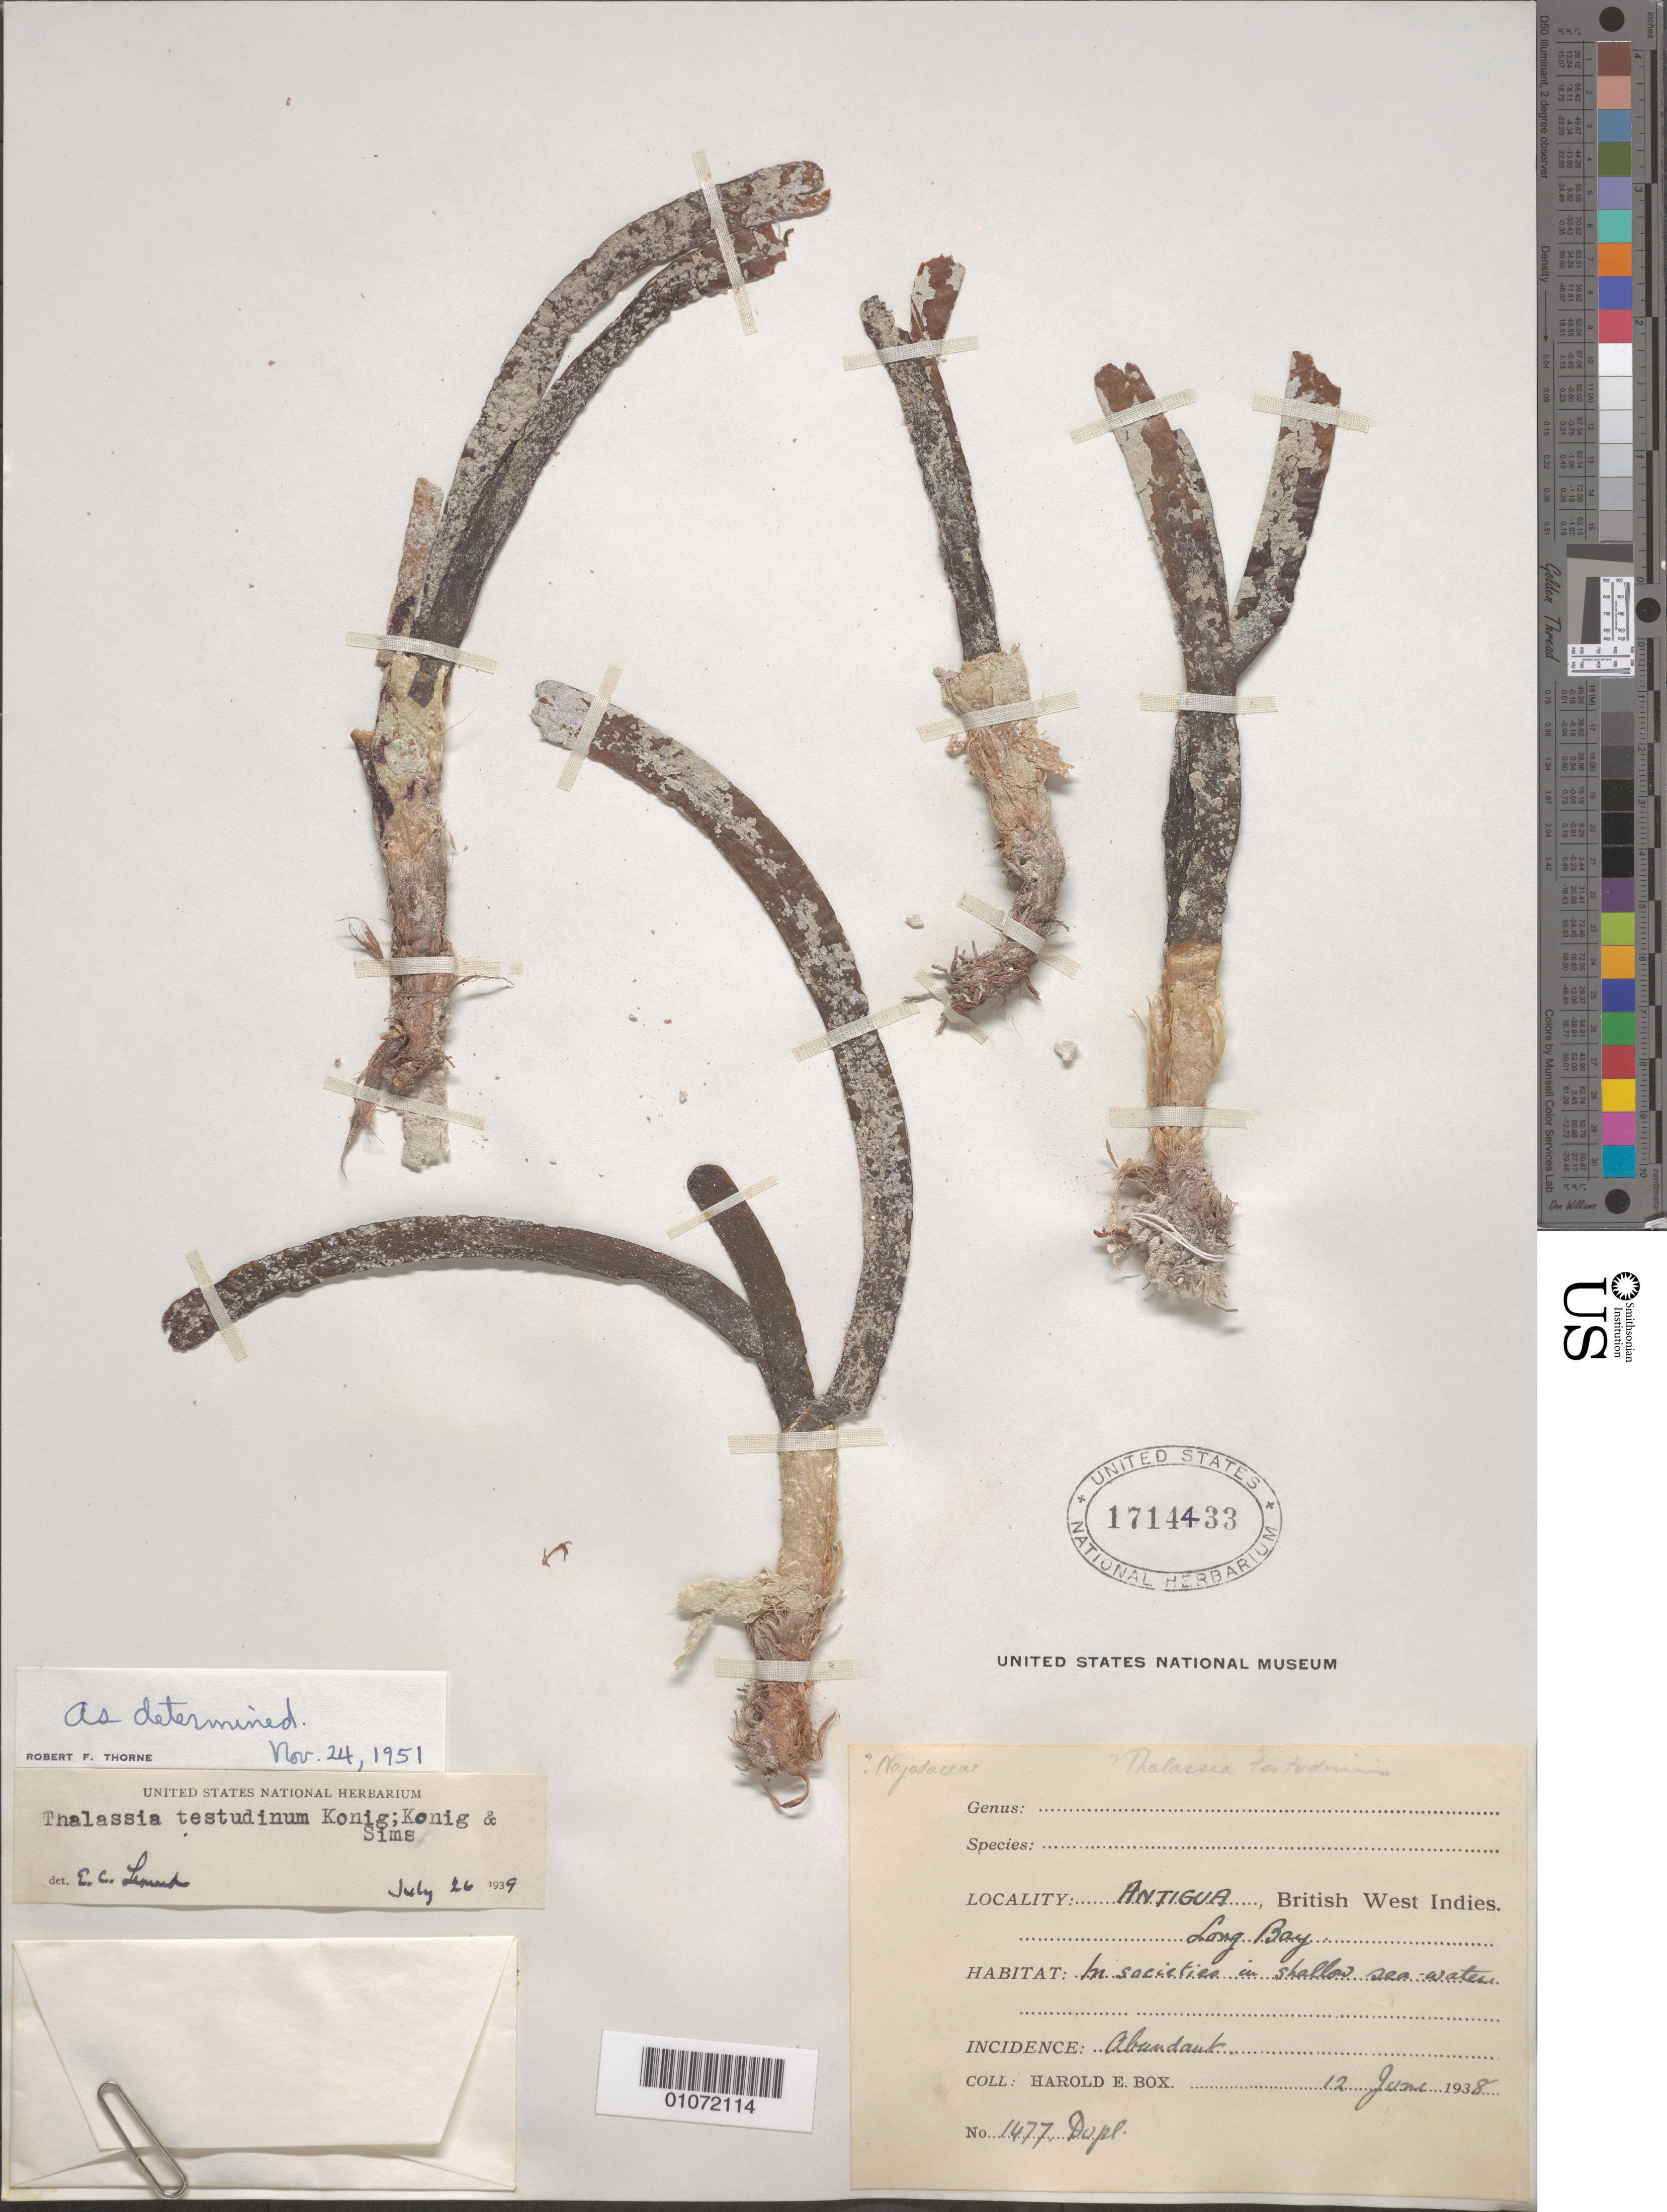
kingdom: Plantae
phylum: Tracheophyta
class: Liliopsida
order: Alismatales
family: Hydrocharitaceae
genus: Thalassia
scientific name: Thalassia testudinum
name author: Banks & Sol. ex K.D. Koenig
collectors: H. E. Box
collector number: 1477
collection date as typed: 12 Jun 1938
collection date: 1938-06-12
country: Antigua and Barbuda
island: Antigua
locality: In societies in shallow sea water.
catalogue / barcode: US 1714433